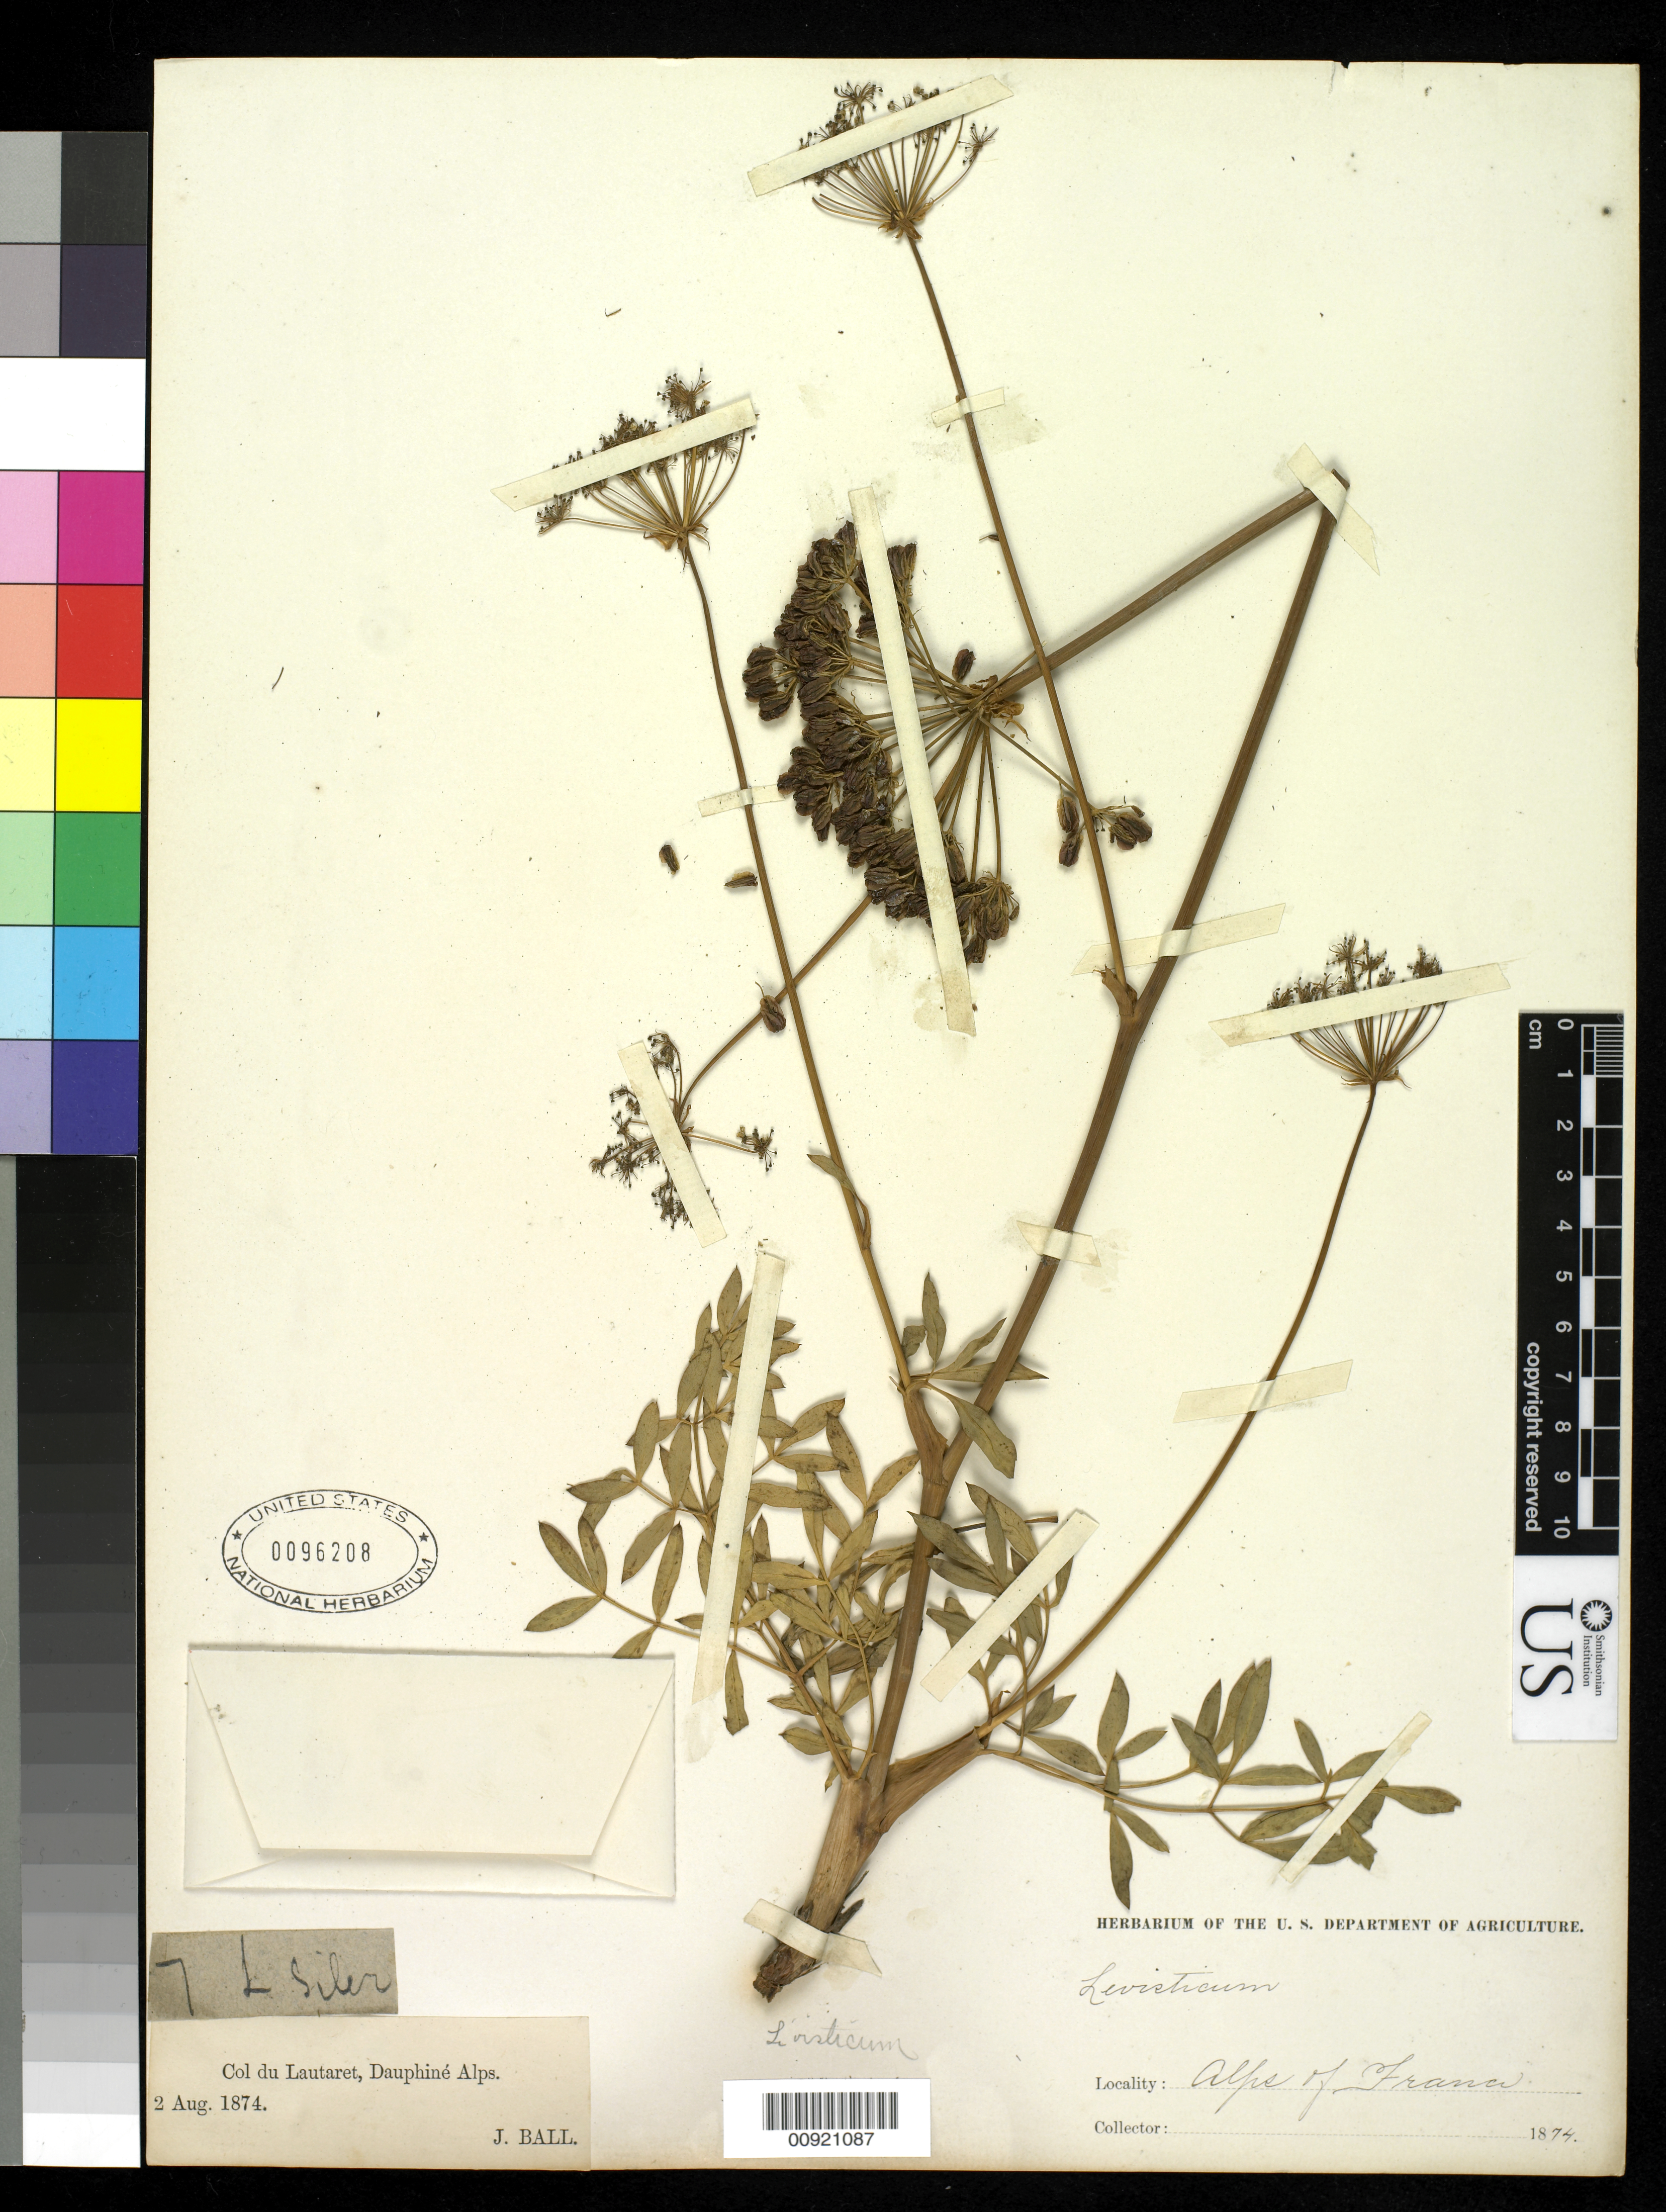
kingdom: Plantae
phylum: Tracheophyta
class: Magnoliopsida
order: Apiales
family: Apiaceae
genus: Levisticum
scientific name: Levisticum officinale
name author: W.D.J. Koch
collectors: J. Ball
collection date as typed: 02 Aug 1874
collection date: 1874-08-02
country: France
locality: Col du Lautaret, Dauphine Alps.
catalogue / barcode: US 96208